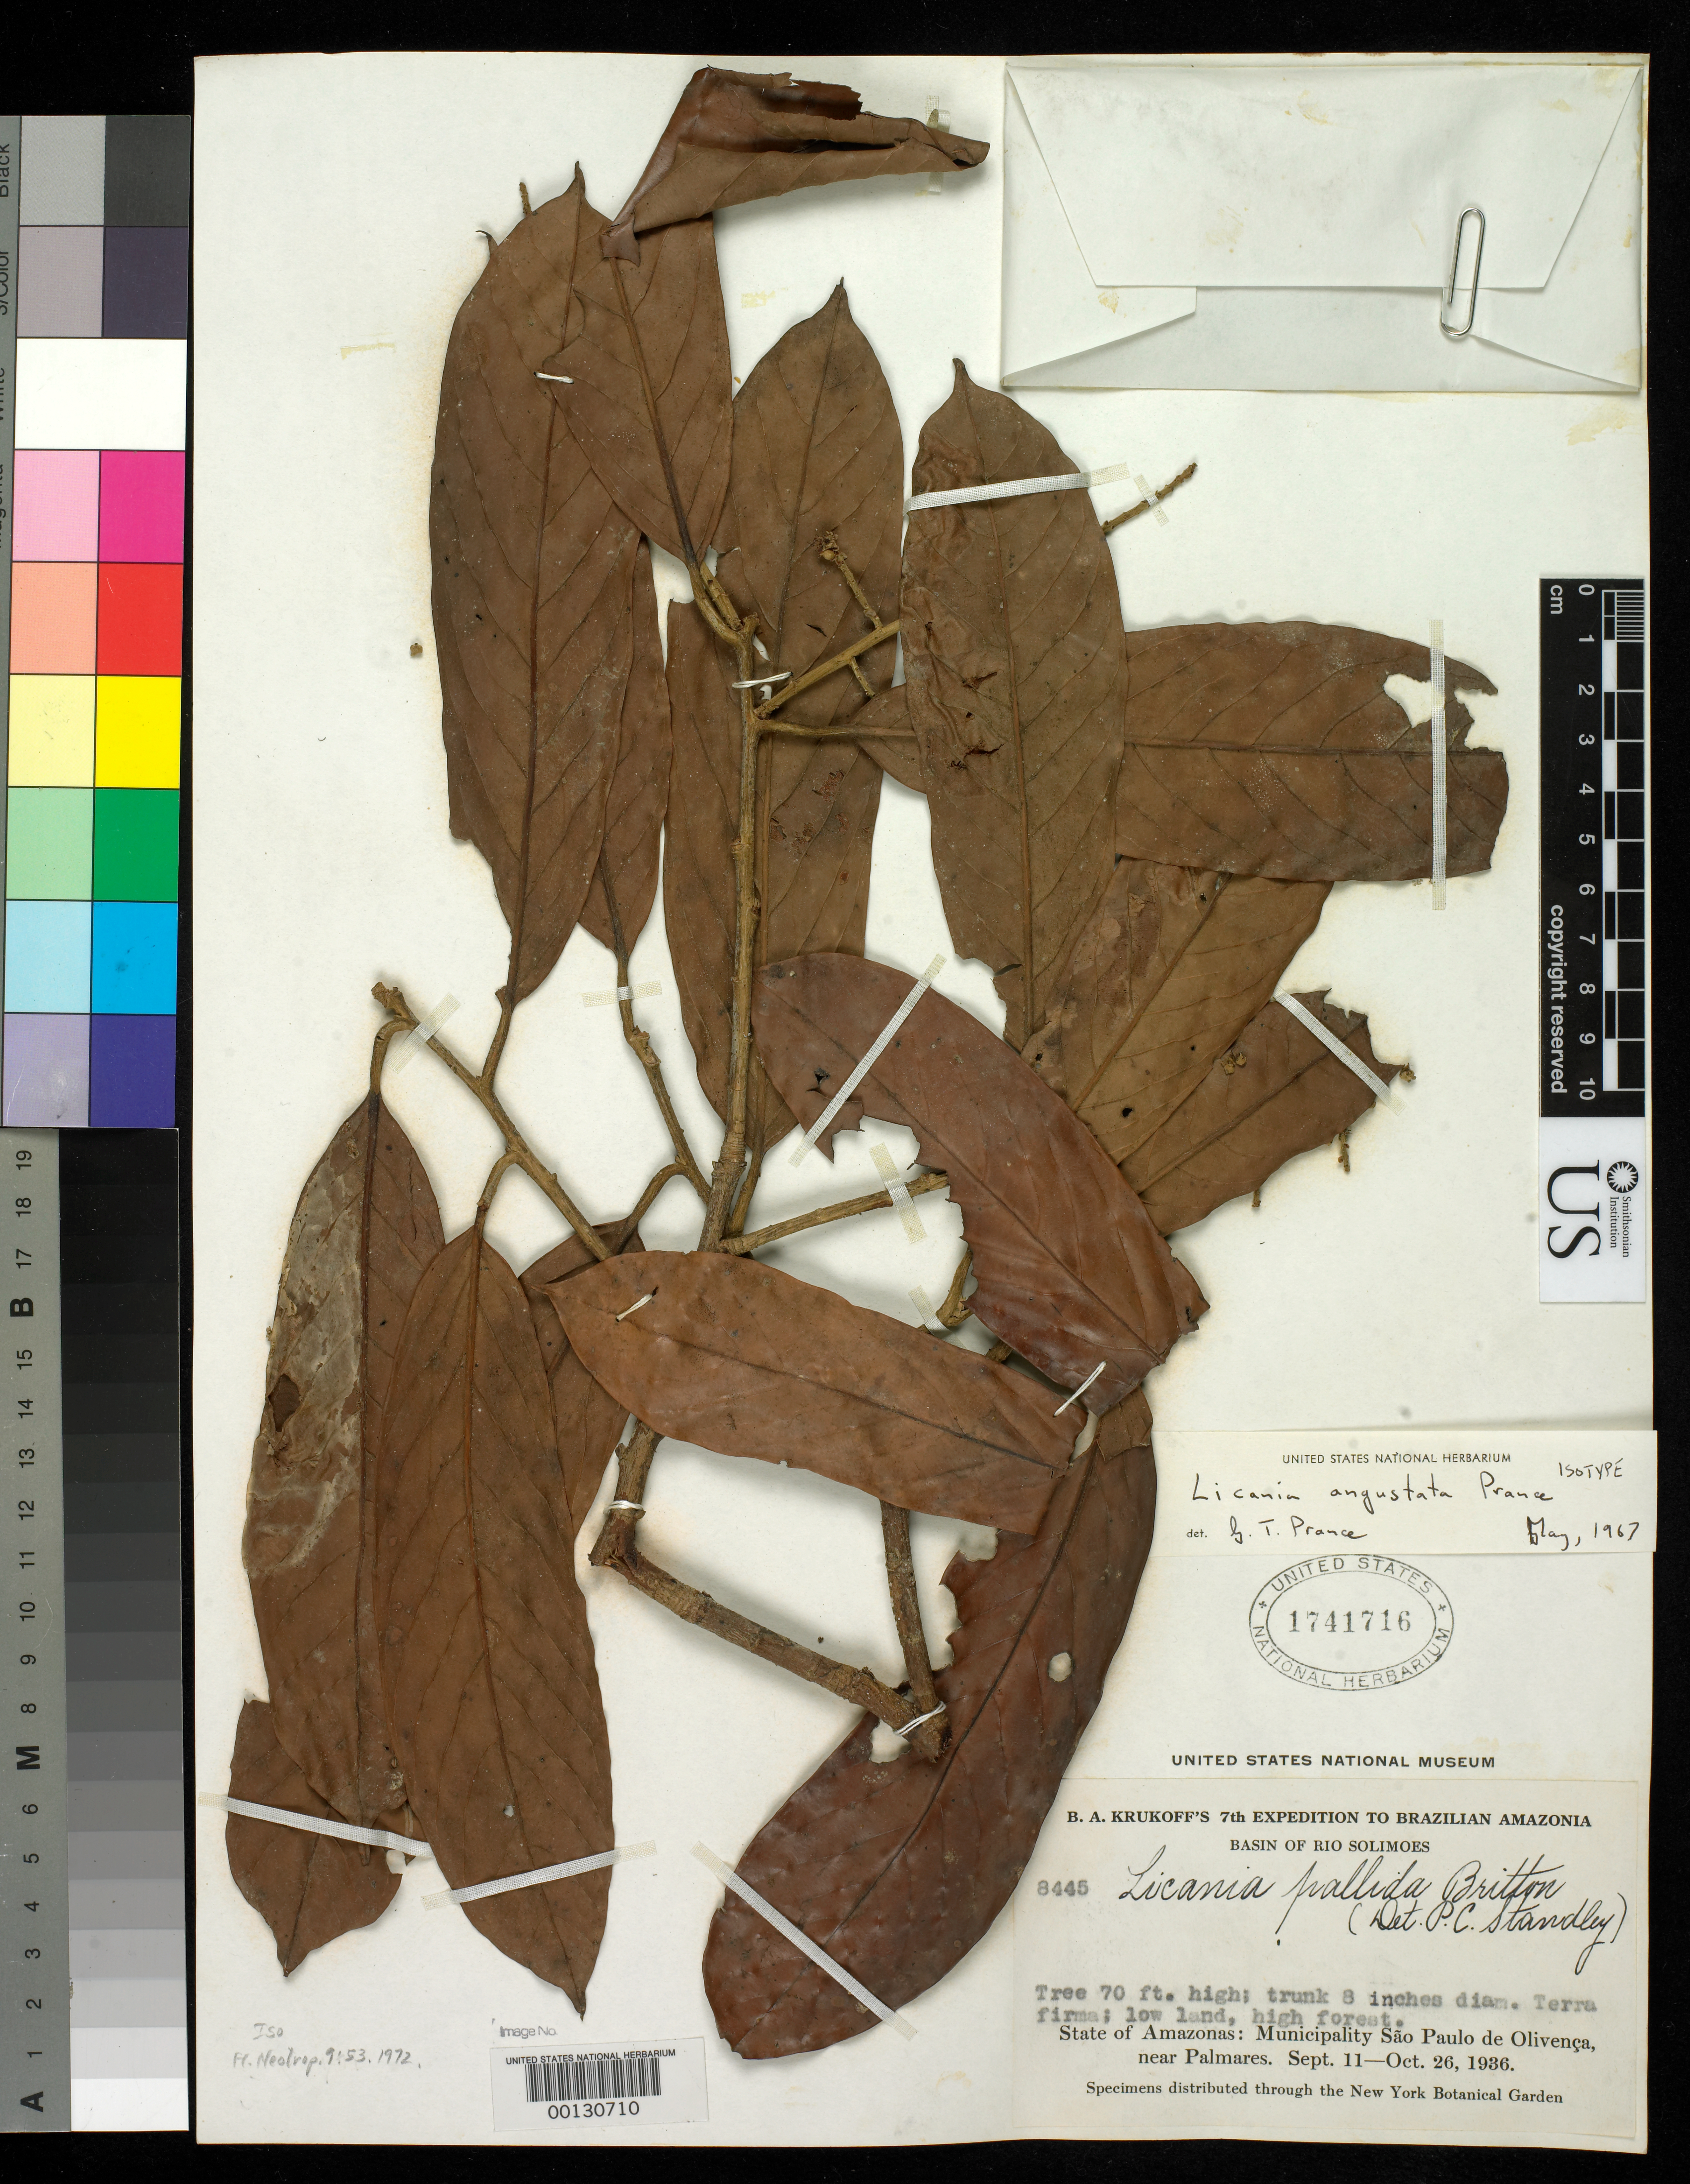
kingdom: Plantae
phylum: Tracheophyta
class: Magnoliopsida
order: Malpighiales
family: Chrysobalanaceae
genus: Licania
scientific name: Licania angustata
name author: Prance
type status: Isotype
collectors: B. A. Krukoff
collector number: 8445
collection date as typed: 11 Sep 1936 to 26 Oct 1936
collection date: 1936-09-11/1936-10-26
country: Brazil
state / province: Amazonas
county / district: São Paulo de Olivença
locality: Near Palmares.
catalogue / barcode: US 1741716